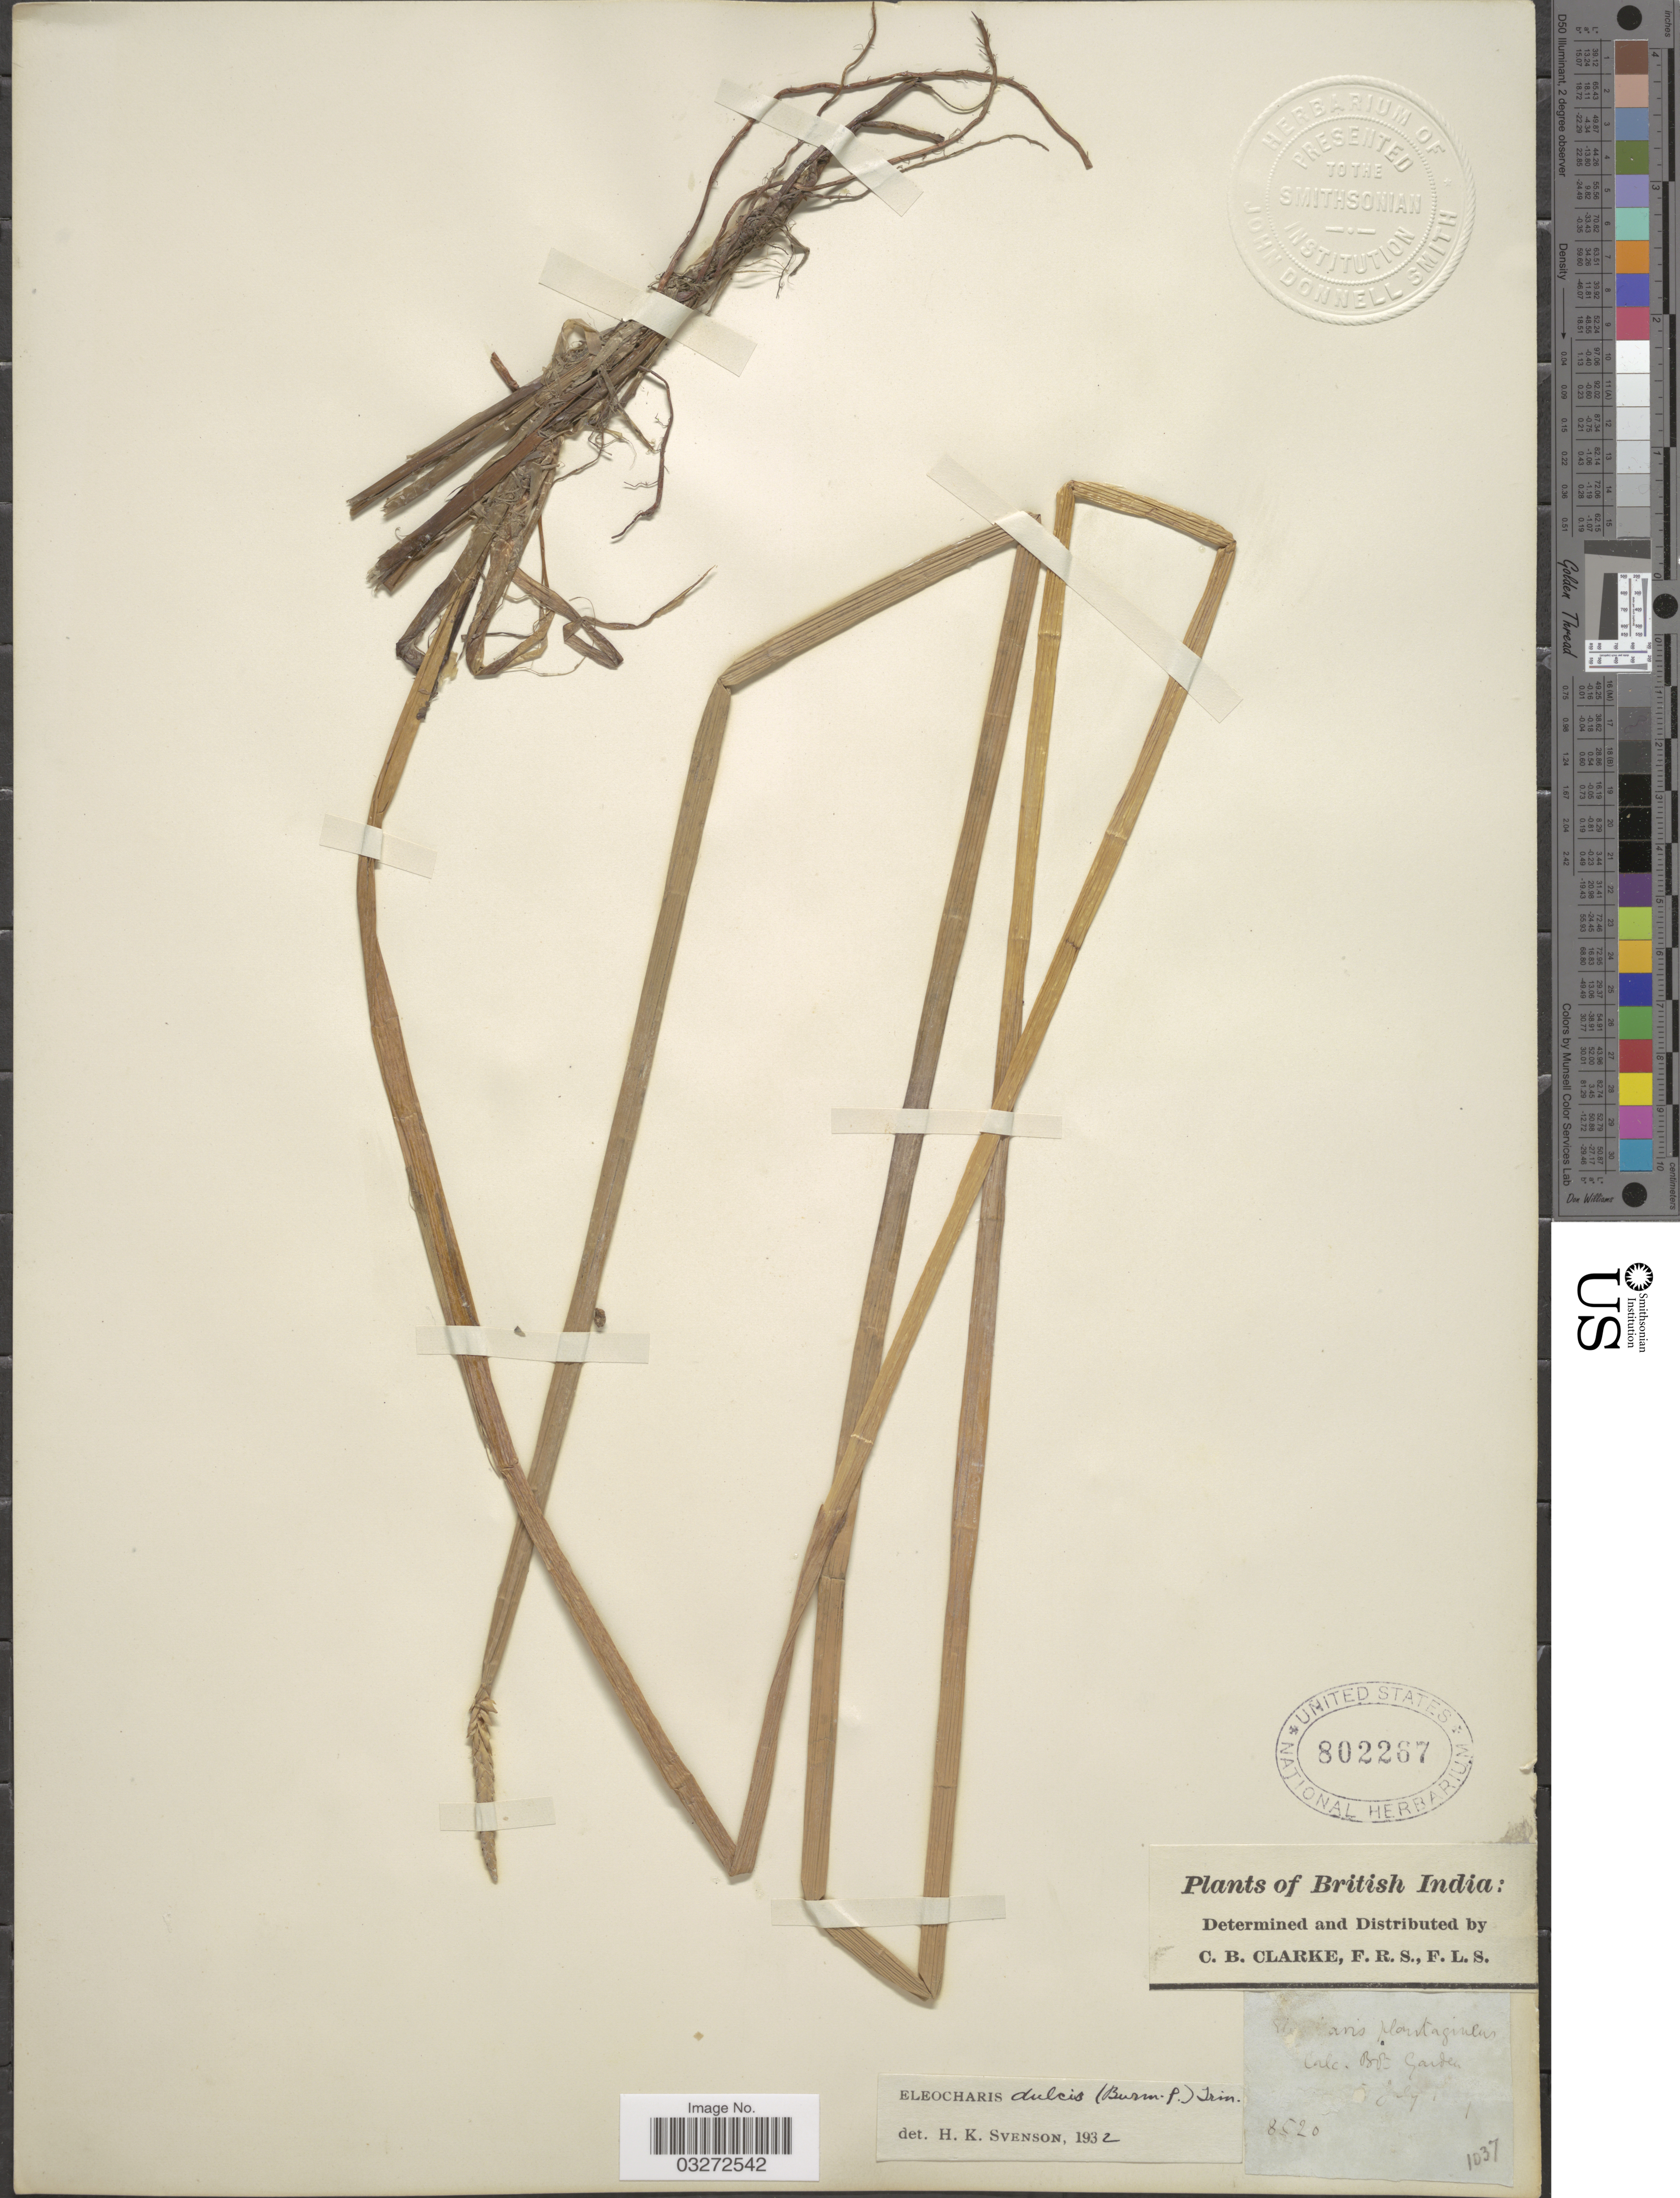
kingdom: Plantae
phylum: Tracheophyta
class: Liliopsida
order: Poales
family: Cyperaceae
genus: Eleocharis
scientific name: Eleocharis dulcis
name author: (Burm. f.) Trin. ex Hensch.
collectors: C. B. Clarke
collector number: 8520/1037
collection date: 1900-07-05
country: India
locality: British India: Calc. Bot. Garden.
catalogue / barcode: US 802267